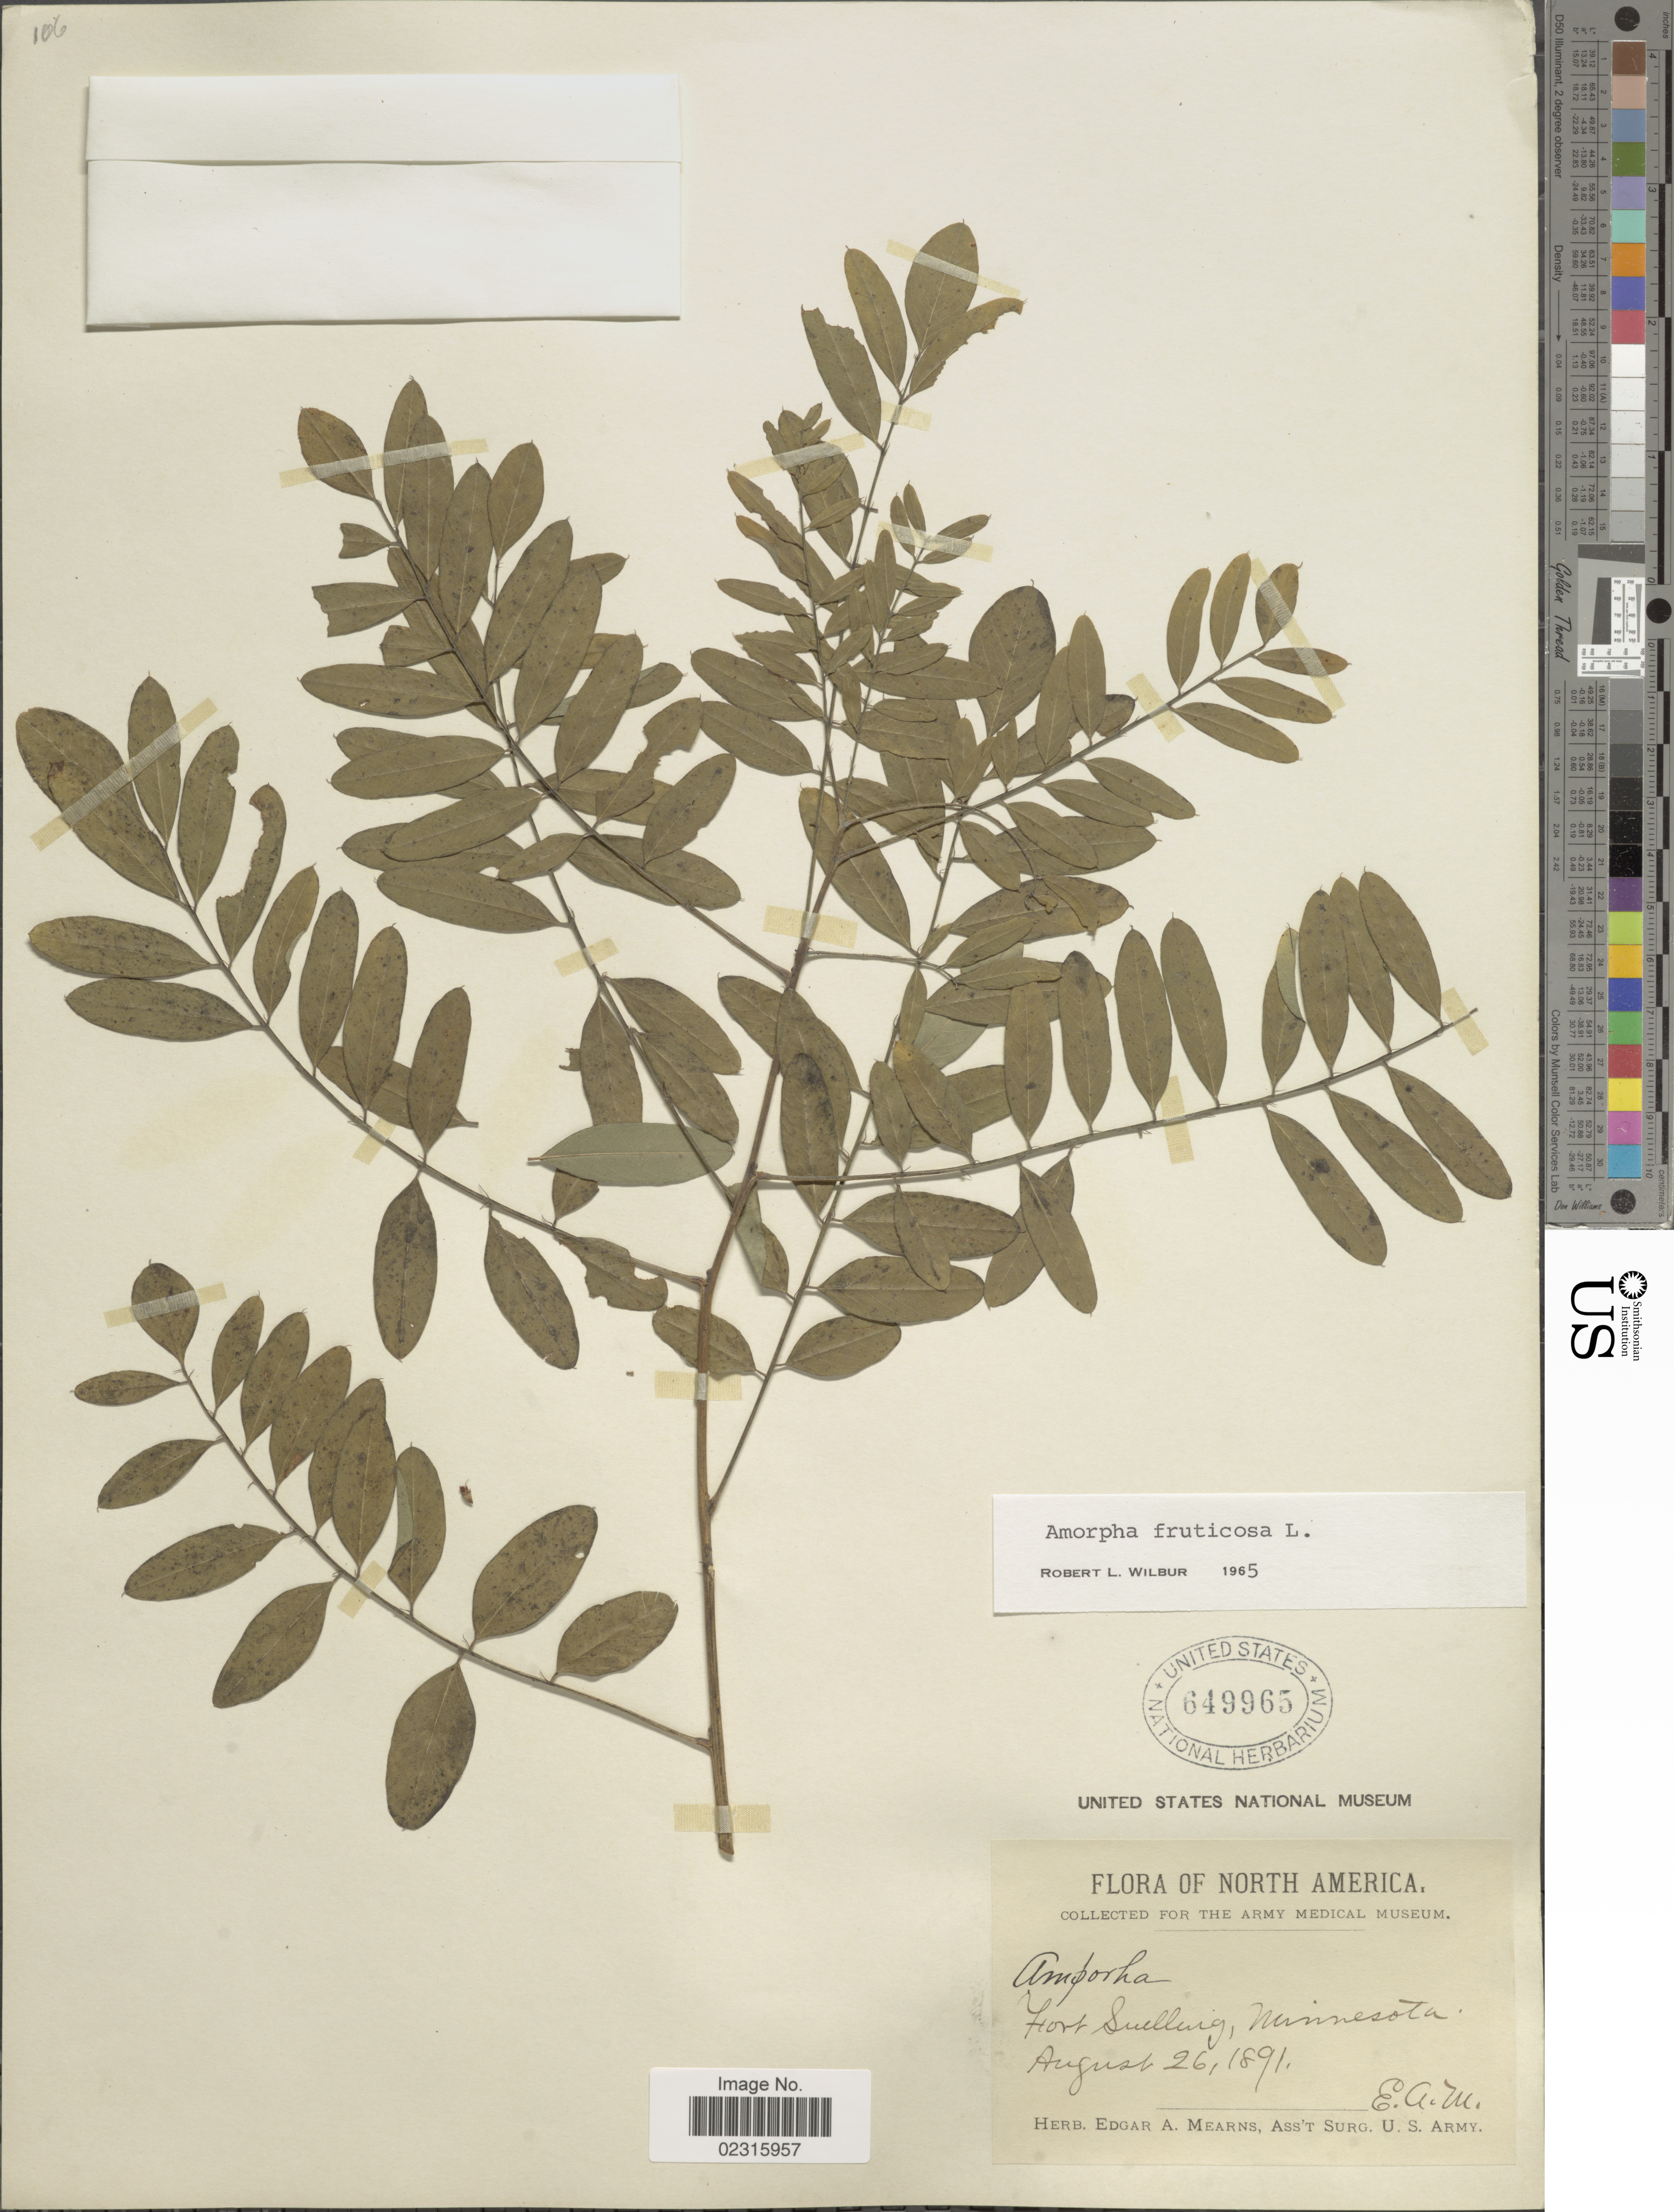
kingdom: Plantae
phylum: Tracheophyta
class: Magnoliopsida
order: Fabales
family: Fabaceae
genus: Amorpha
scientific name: Amorpha fruticosa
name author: L.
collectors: E. A. Mearns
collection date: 1891-08-26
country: United States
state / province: Minnesota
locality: Fort Snelling.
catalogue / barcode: US 649965